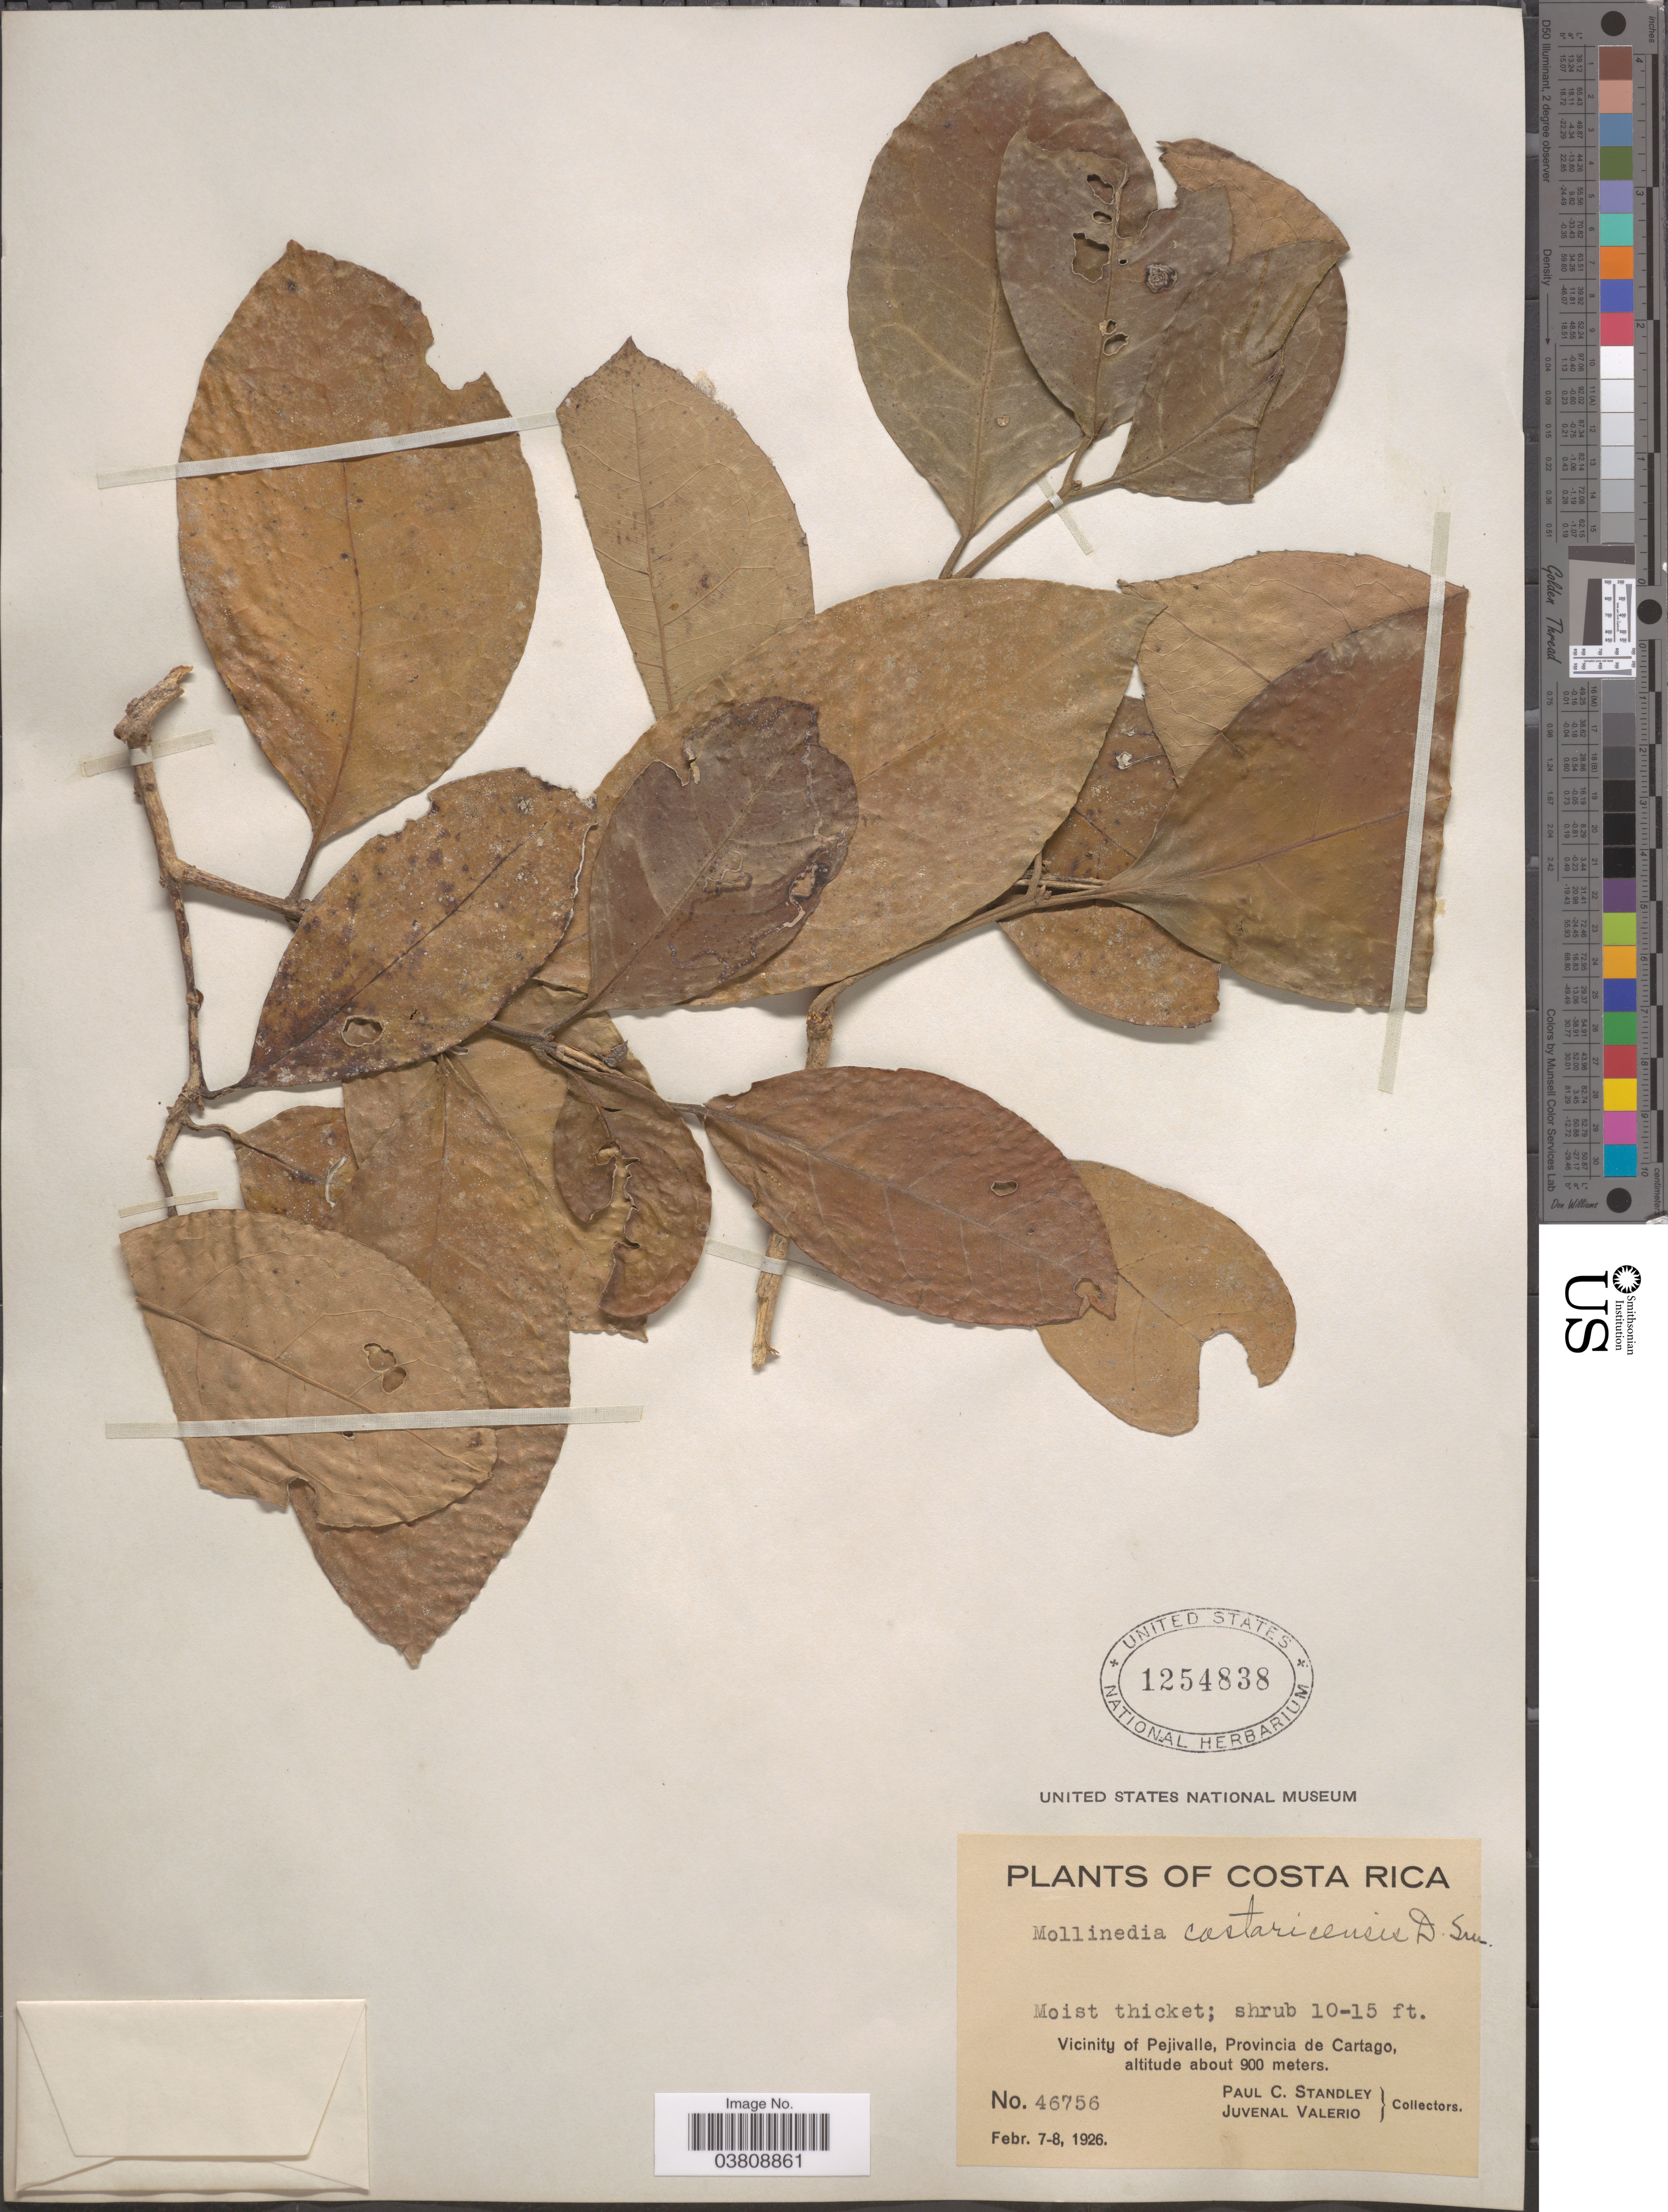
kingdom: Plantae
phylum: Tracheophyta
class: Magnoliopsida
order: Laurales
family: Monimiaceae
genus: Mollinedia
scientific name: Mollinedia costaricensis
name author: Donn. Sm.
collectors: P. C. Standley & J. Valerio R.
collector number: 46756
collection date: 1926-02-07/1926-02-08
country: Costa Rica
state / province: Cartago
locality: Vicinity of Pejivalle.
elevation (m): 900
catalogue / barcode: US 1254838